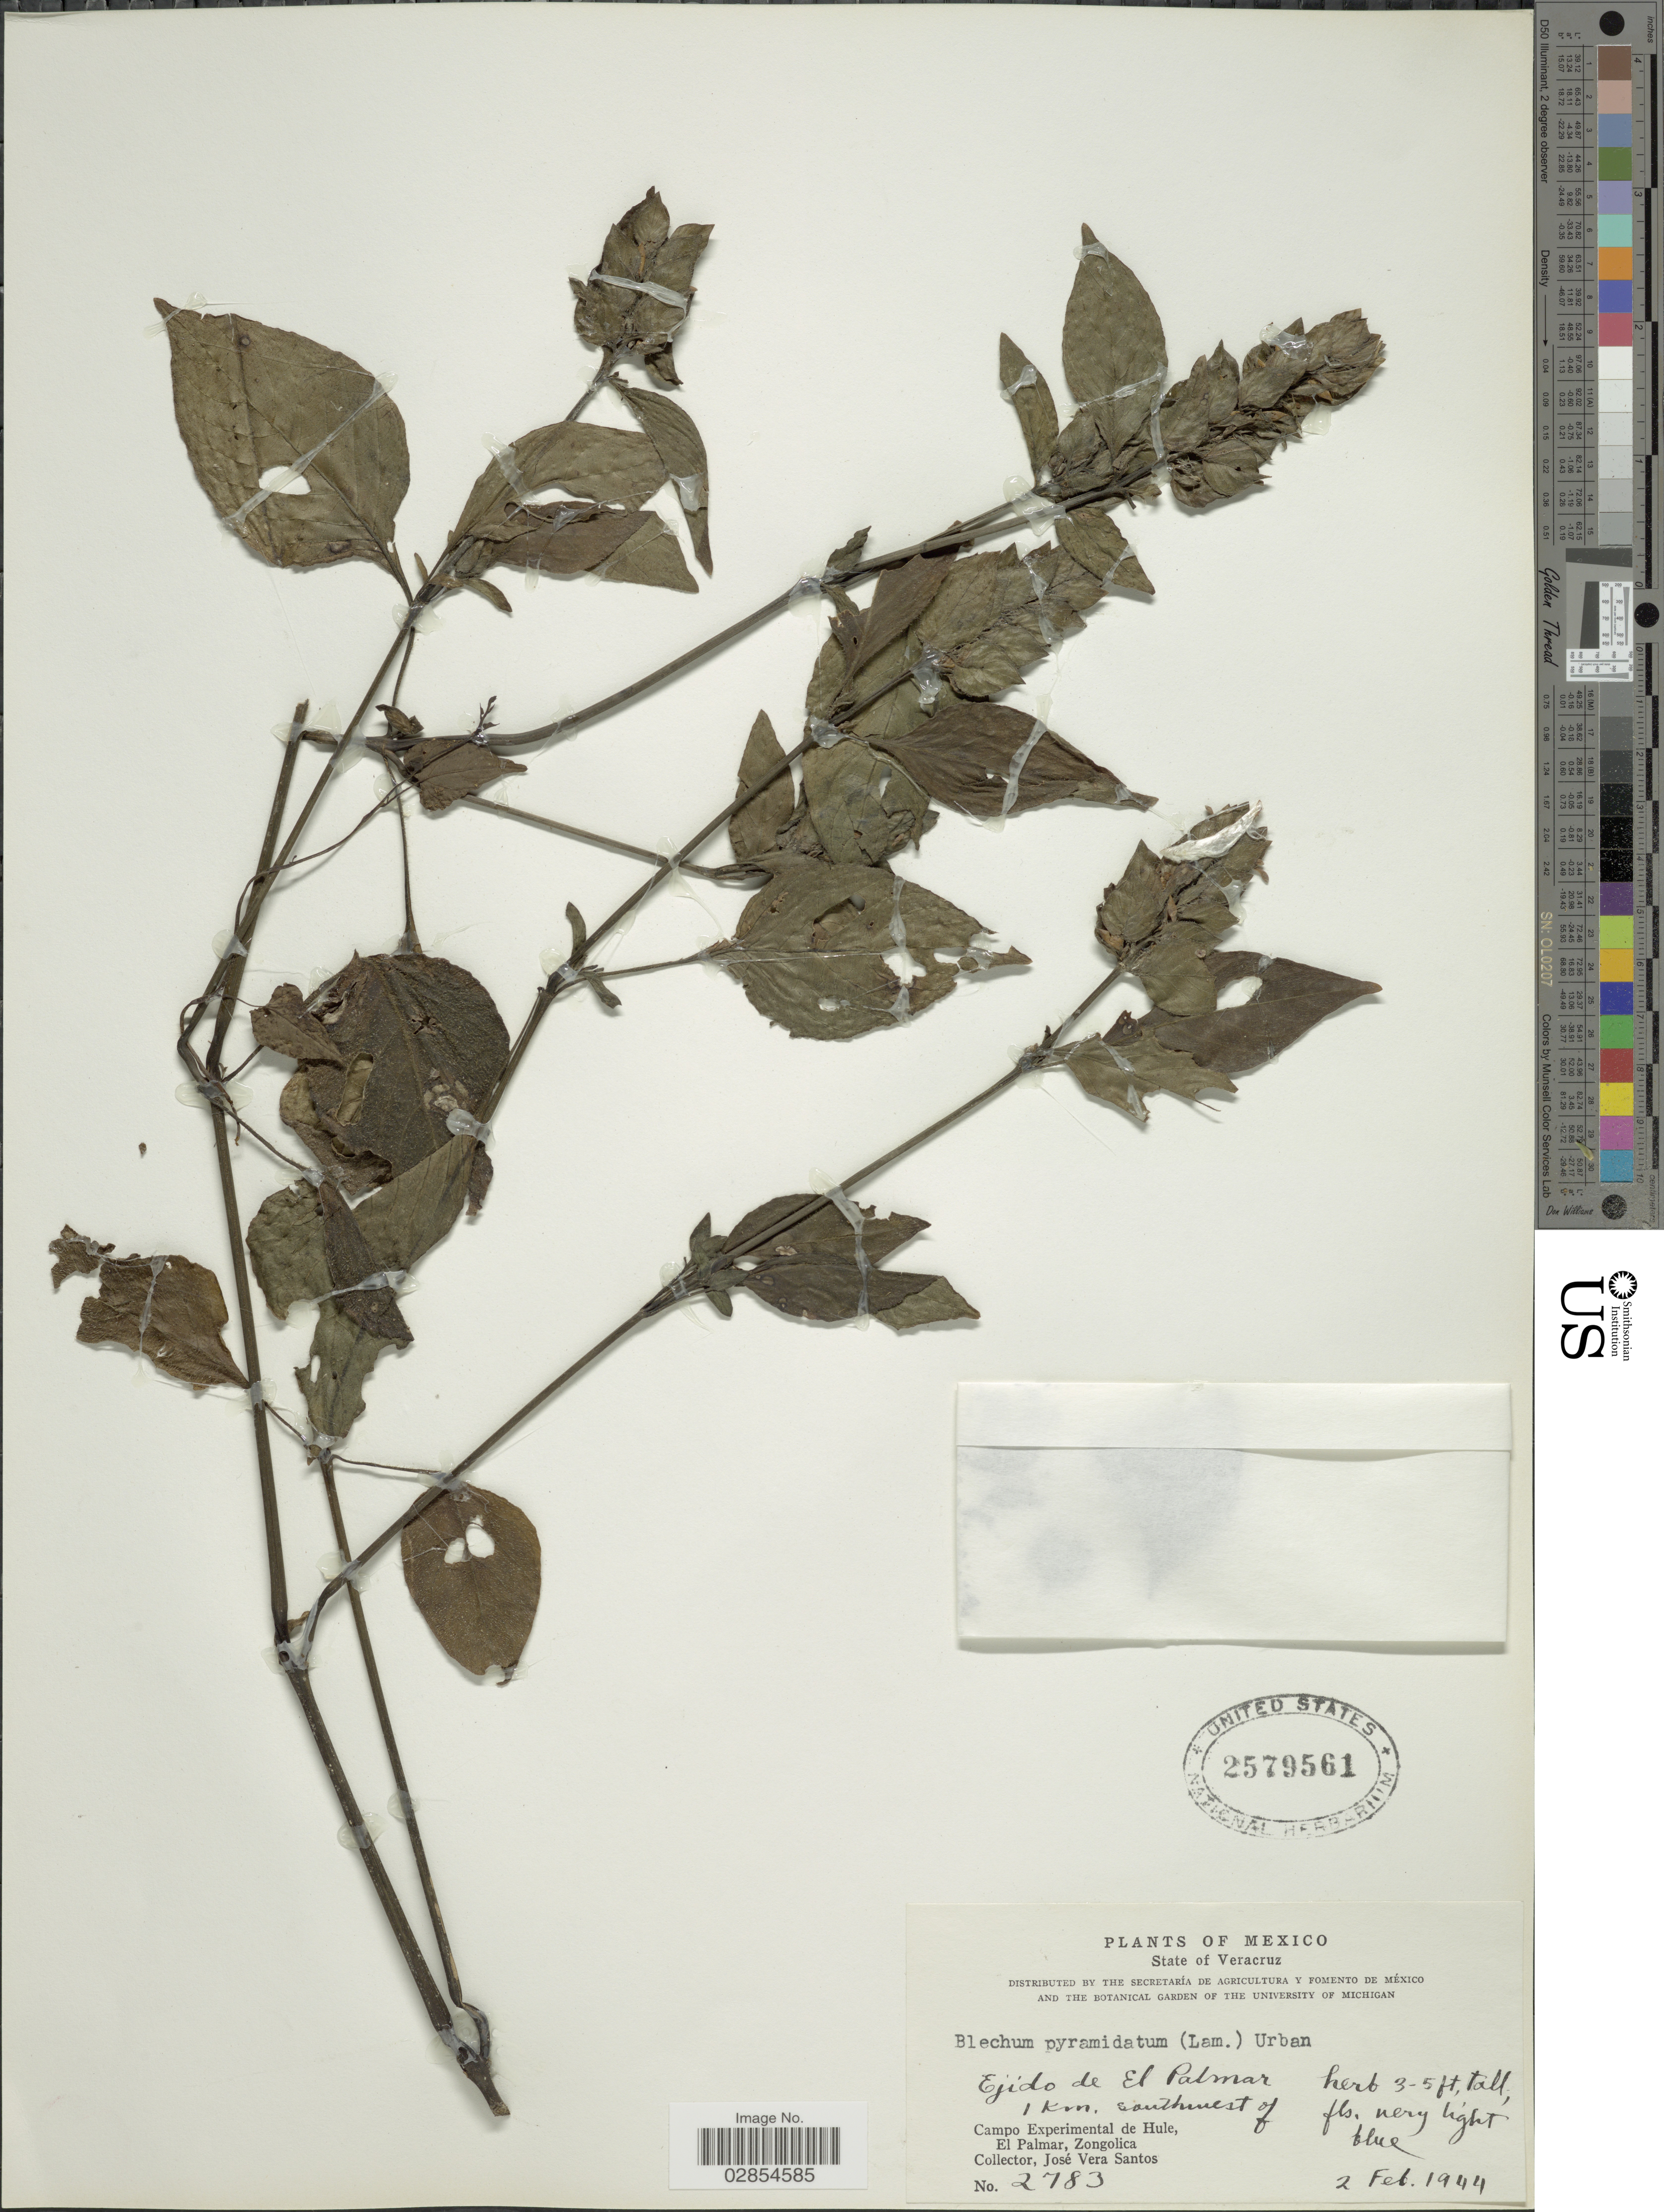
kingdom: Plantae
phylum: Tracheophyta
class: Magnoliopsida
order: Lamiales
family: Acanthaceae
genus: Blechum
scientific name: Blechum pyramidatum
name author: (Lam.) Urb.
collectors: J. V. Santos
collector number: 2783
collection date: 1944-02-02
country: Mexico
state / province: Veracruz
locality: State of Veracruz. Ejido de El Palmar. 1 Km. southwest of Campo Experimental de Hule, El Palmar, Zongolica.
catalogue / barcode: US 2579561